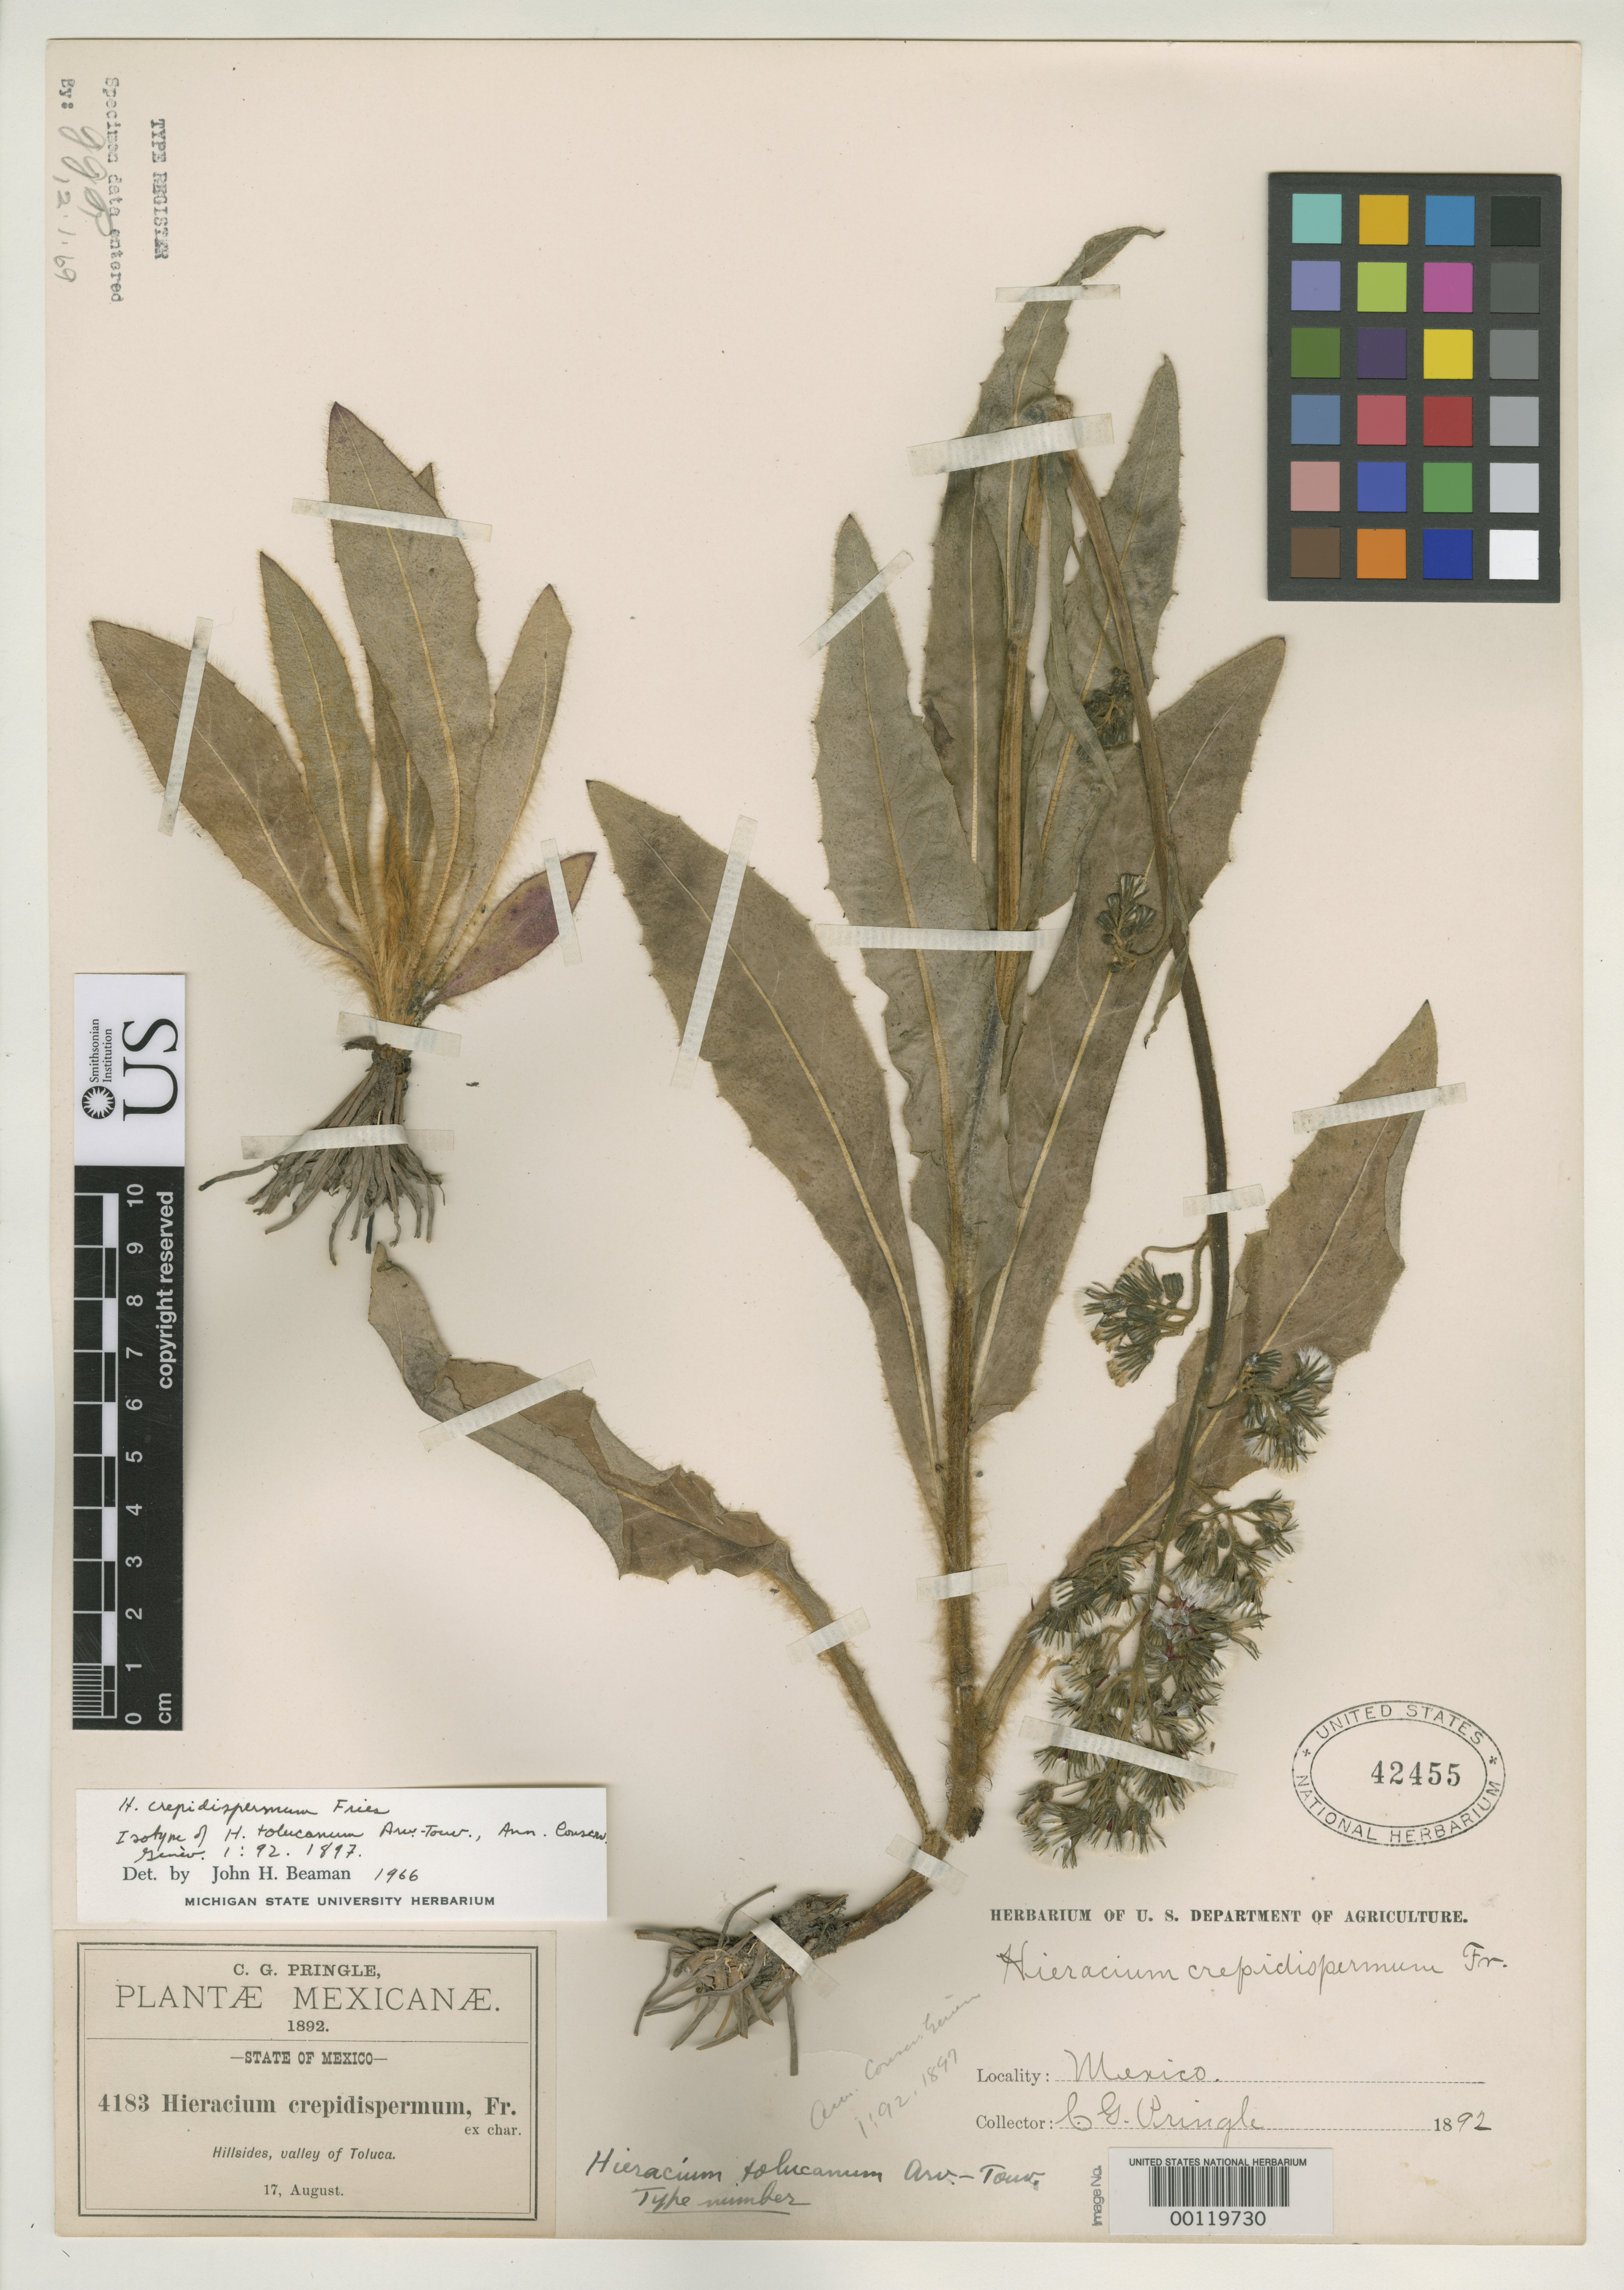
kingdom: Plantae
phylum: Tracheophyta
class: Magnoliopsida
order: Asterales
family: Asteraceae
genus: Hieracium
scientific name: Hieracium tolucanum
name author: Arvet-Touvet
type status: Isotype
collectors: C. G. Pringle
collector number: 4183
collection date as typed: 17 Aug 1892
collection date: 1892-08-17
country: Mexico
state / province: México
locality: Toluca.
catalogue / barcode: US 42455